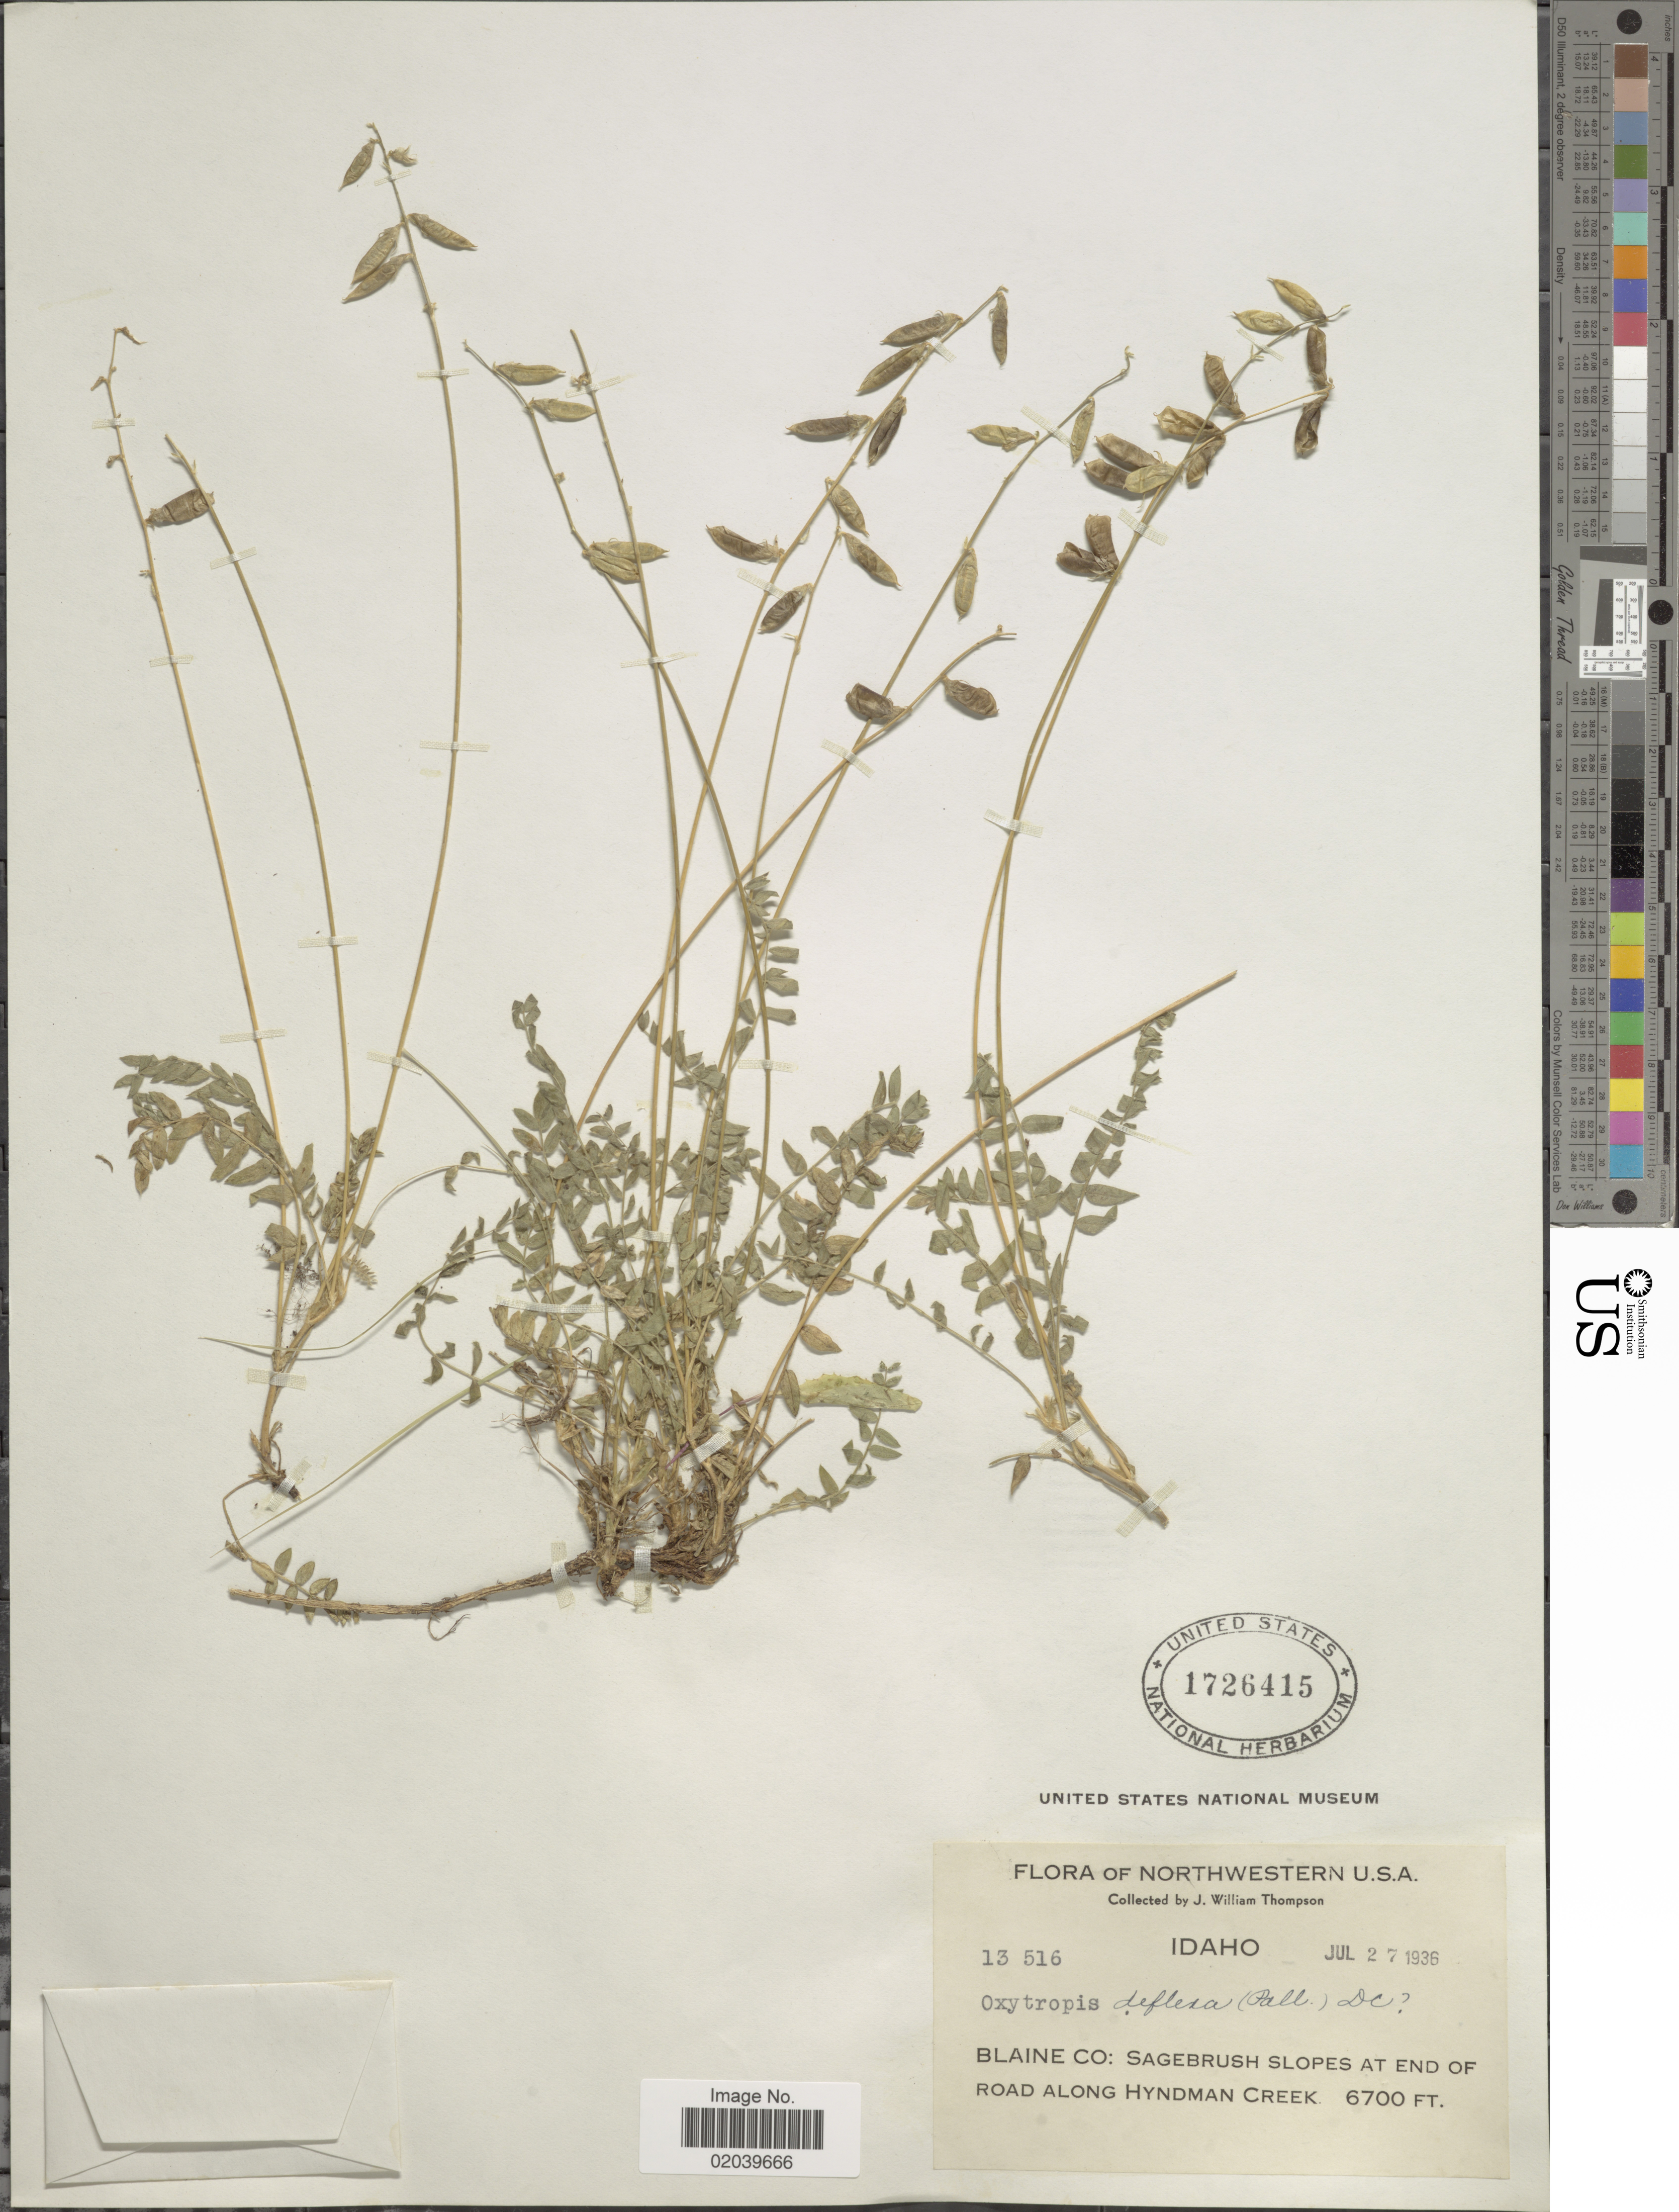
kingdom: Plantae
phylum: Tracheophyta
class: Magnoliopsida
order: Fabales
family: Fabaceae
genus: Oxytropis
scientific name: Oxytropis deflexa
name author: (Pall.) DC.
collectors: J. W. Thompson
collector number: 13516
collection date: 1936-07-27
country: United States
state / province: Idaho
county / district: Blaine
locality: Hyndman Creek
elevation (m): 2042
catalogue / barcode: US 1726415